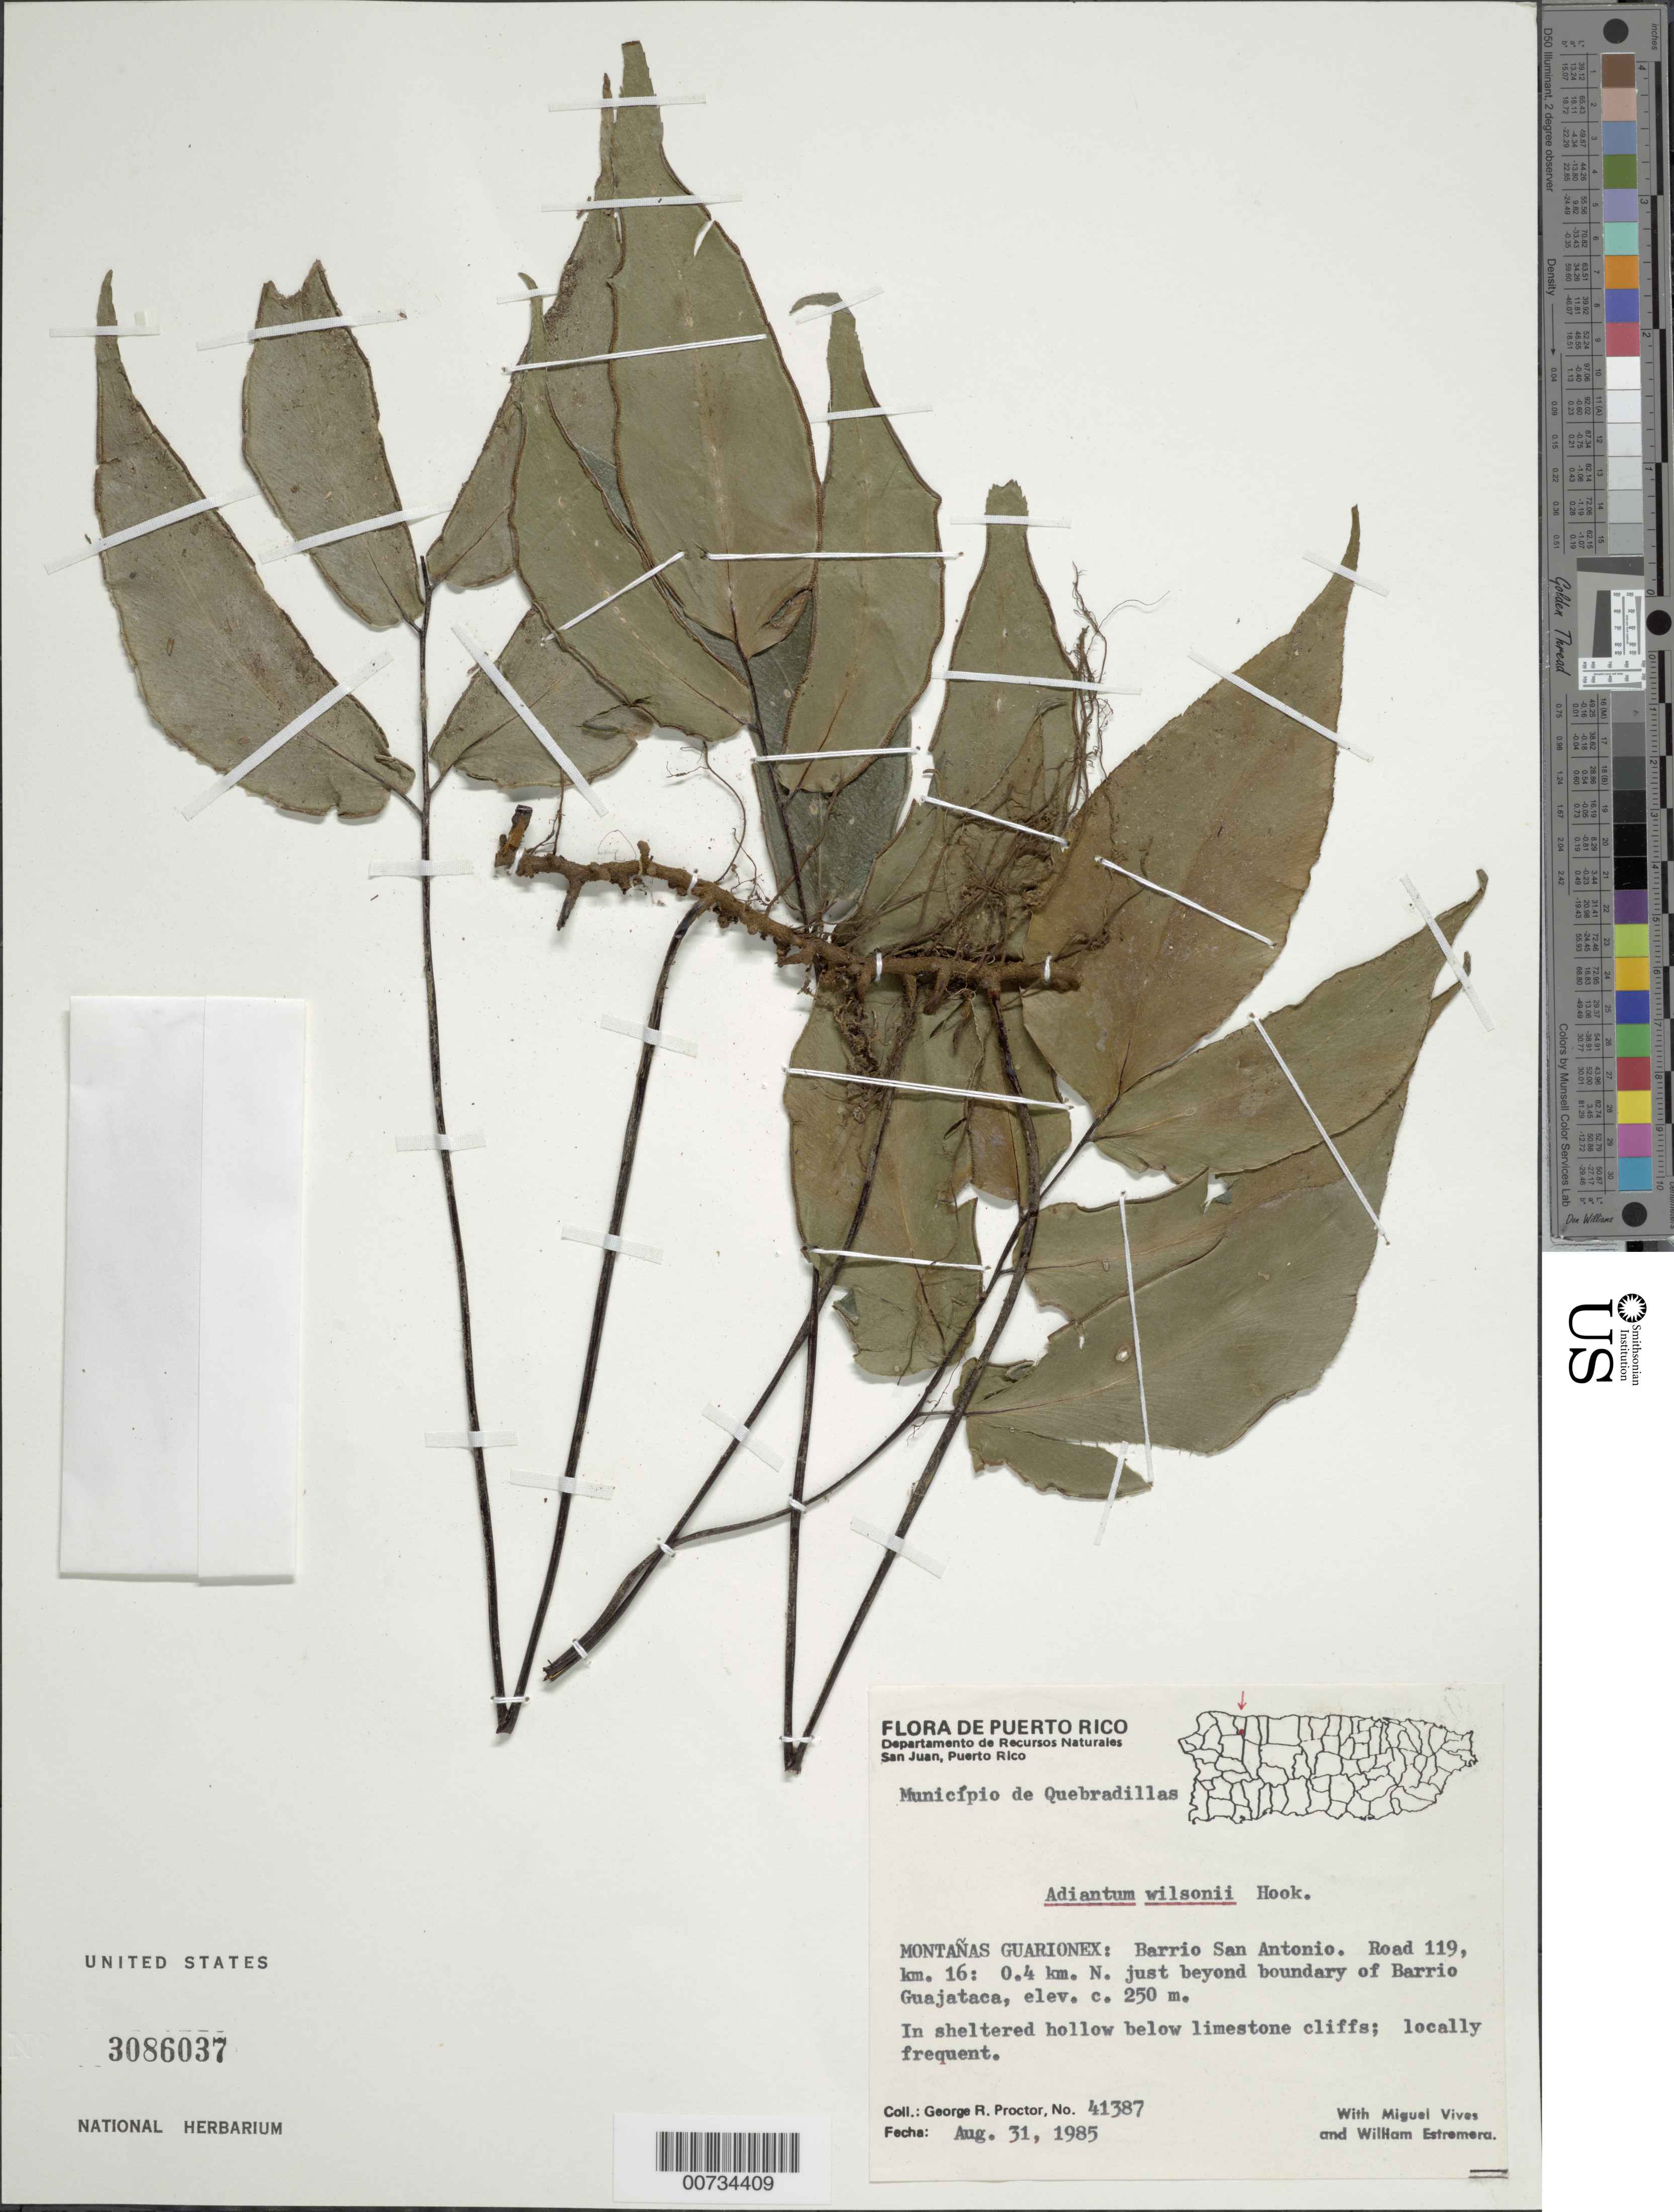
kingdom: Plantae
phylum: Tracheophyta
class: Polypodiopsida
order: Polypodiales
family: Pteridaceae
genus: Adiantum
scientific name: Adiantum wilsonii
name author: Hook.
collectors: G. R. Proctor, M. Vives & W. Estremera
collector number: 41387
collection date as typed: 31 Aug 1985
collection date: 1985-08-31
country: Puerto Rico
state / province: Quebradillas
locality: Montañas Guarionex: Barrio San Antonio, Road 119, km 16: 0.4 km N just beyond boundary of Barrio Guajataca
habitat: In sheltered hollow below limestone cliffs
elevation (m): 250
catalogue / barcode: US 3086037